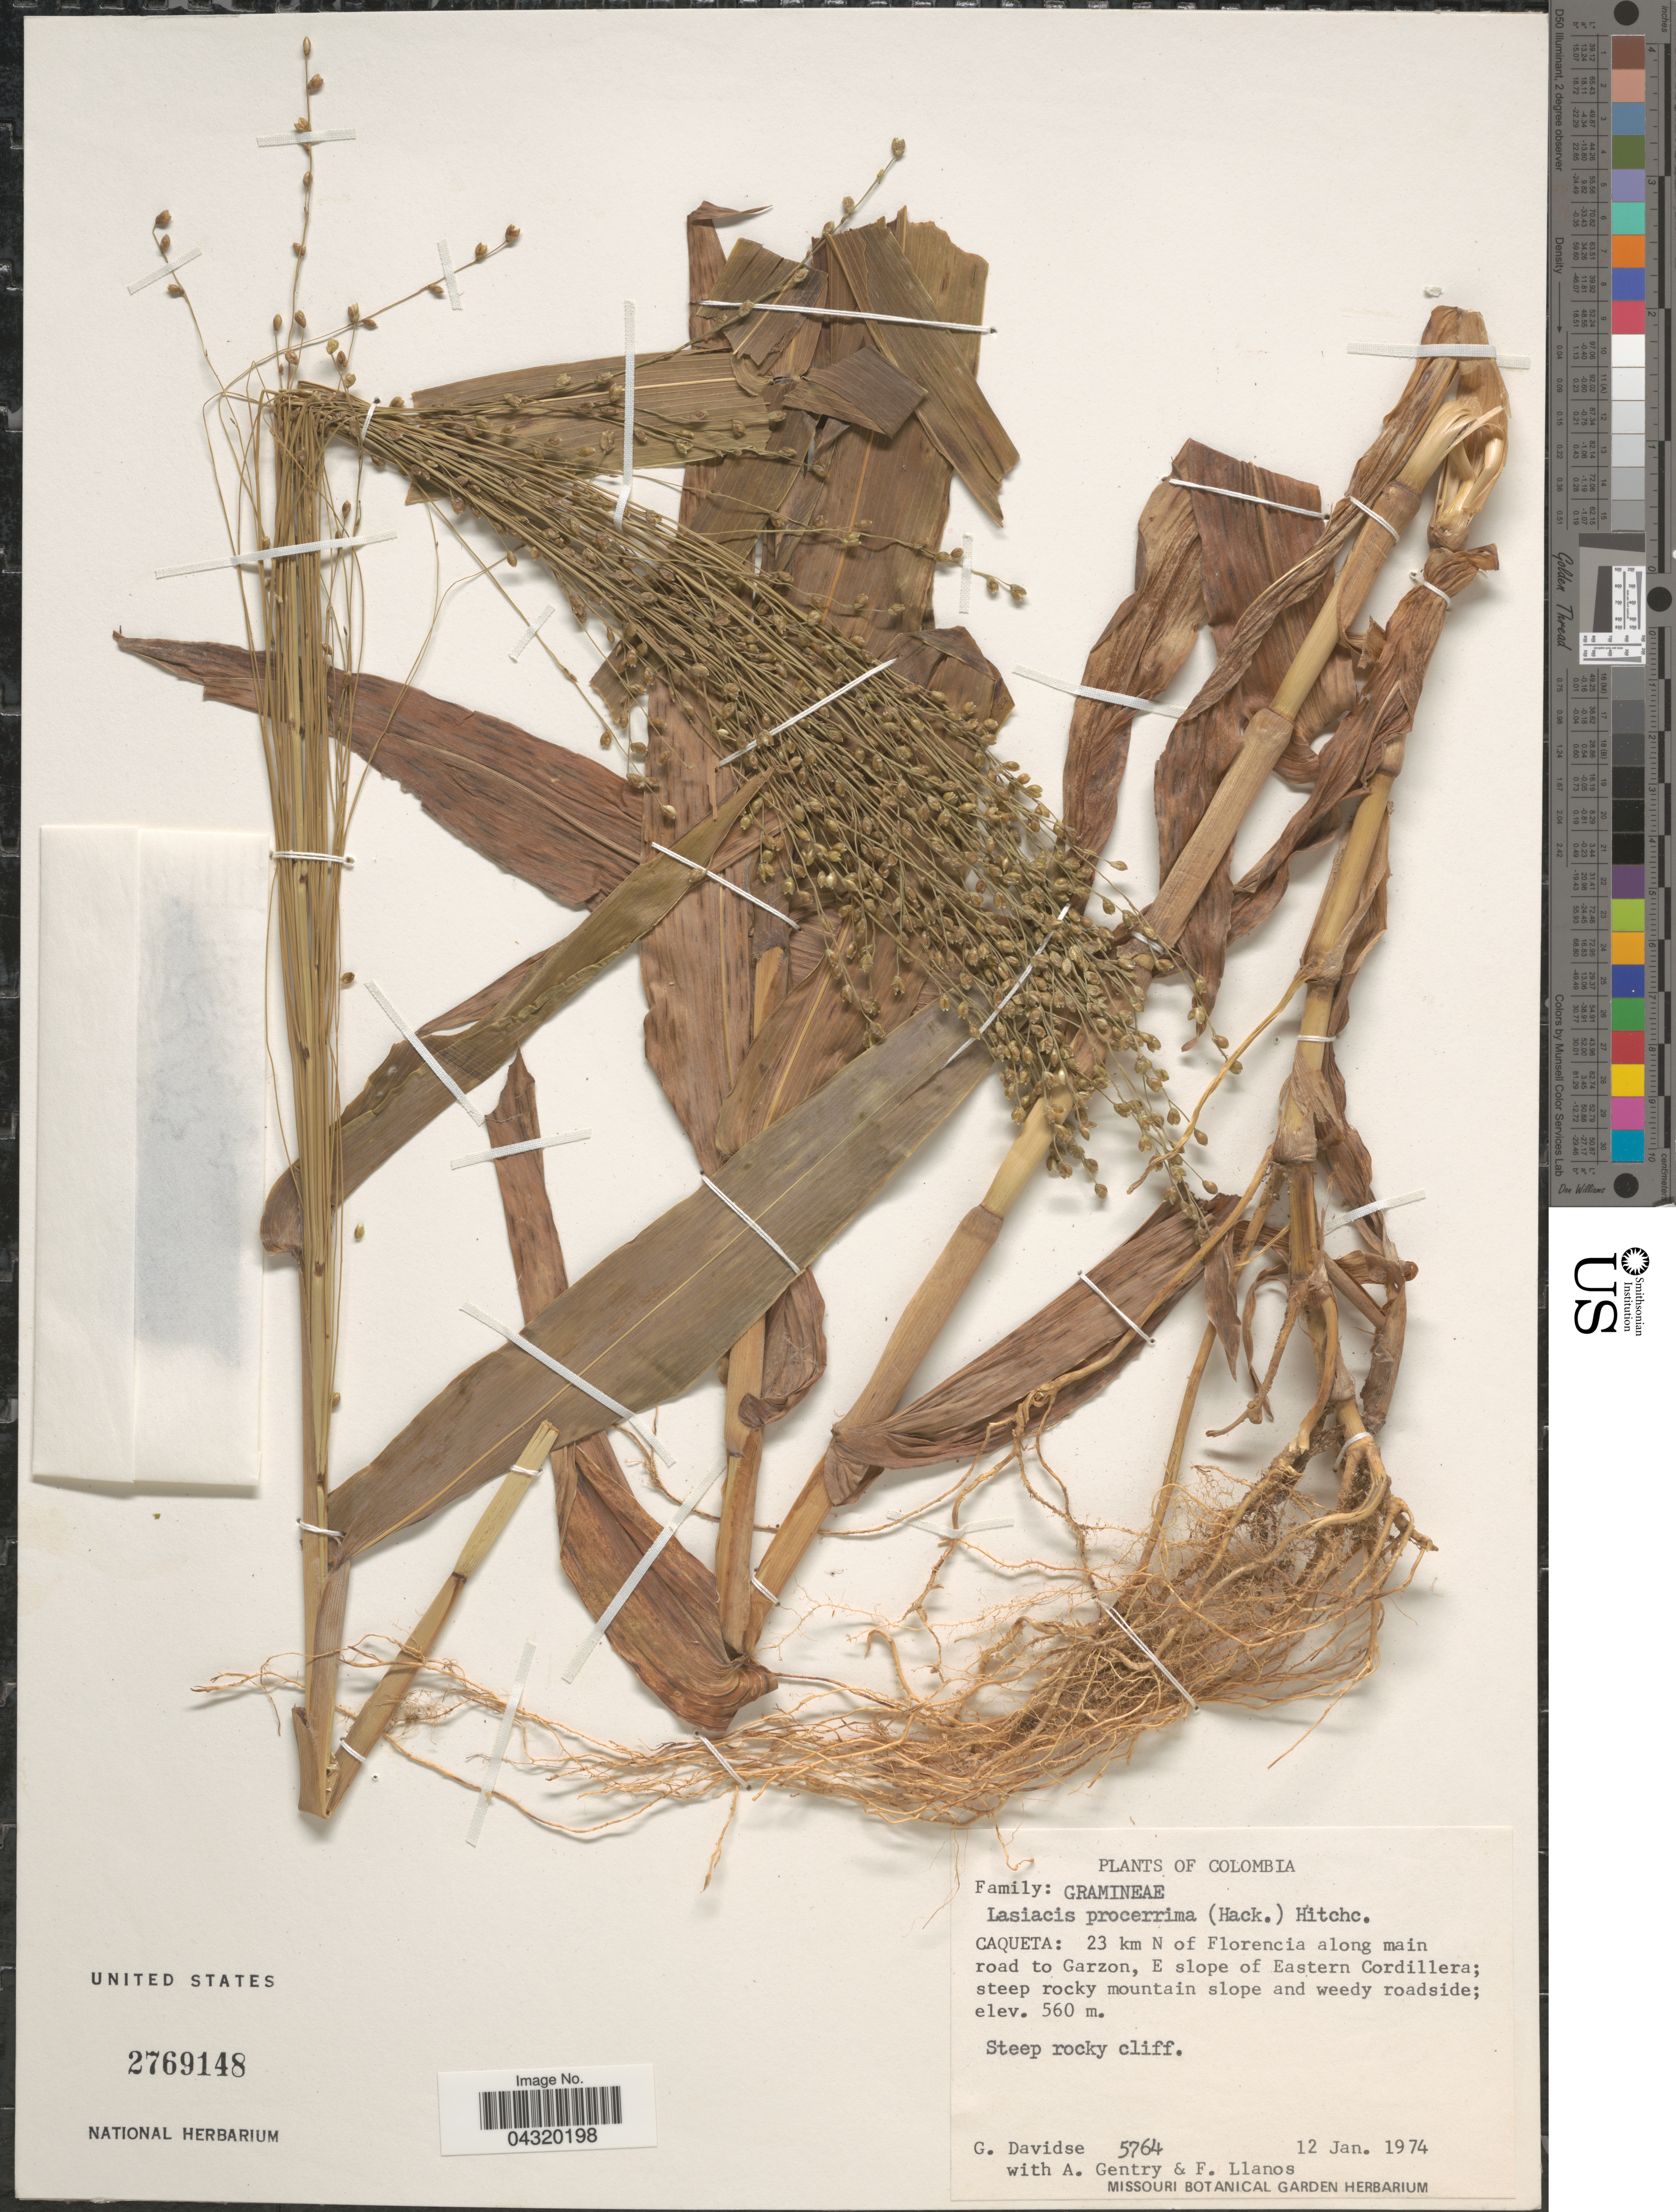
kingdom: Plantae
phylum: Tracheophyta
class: Liliopsida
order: Poales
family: Poaceae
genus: Lasiacis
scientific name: Lasiacis procerrima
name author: (Hack.) Hitchc.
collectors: G. Davidse, A. H. Gentry & F. Llanos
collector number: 5764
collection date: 1974-01-12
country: Colombia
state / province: Caquetá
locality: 23 km N of Florencia along main road to Garzon, E slope of Eastern Cordillera.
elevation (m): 560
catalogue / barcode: US 2769148